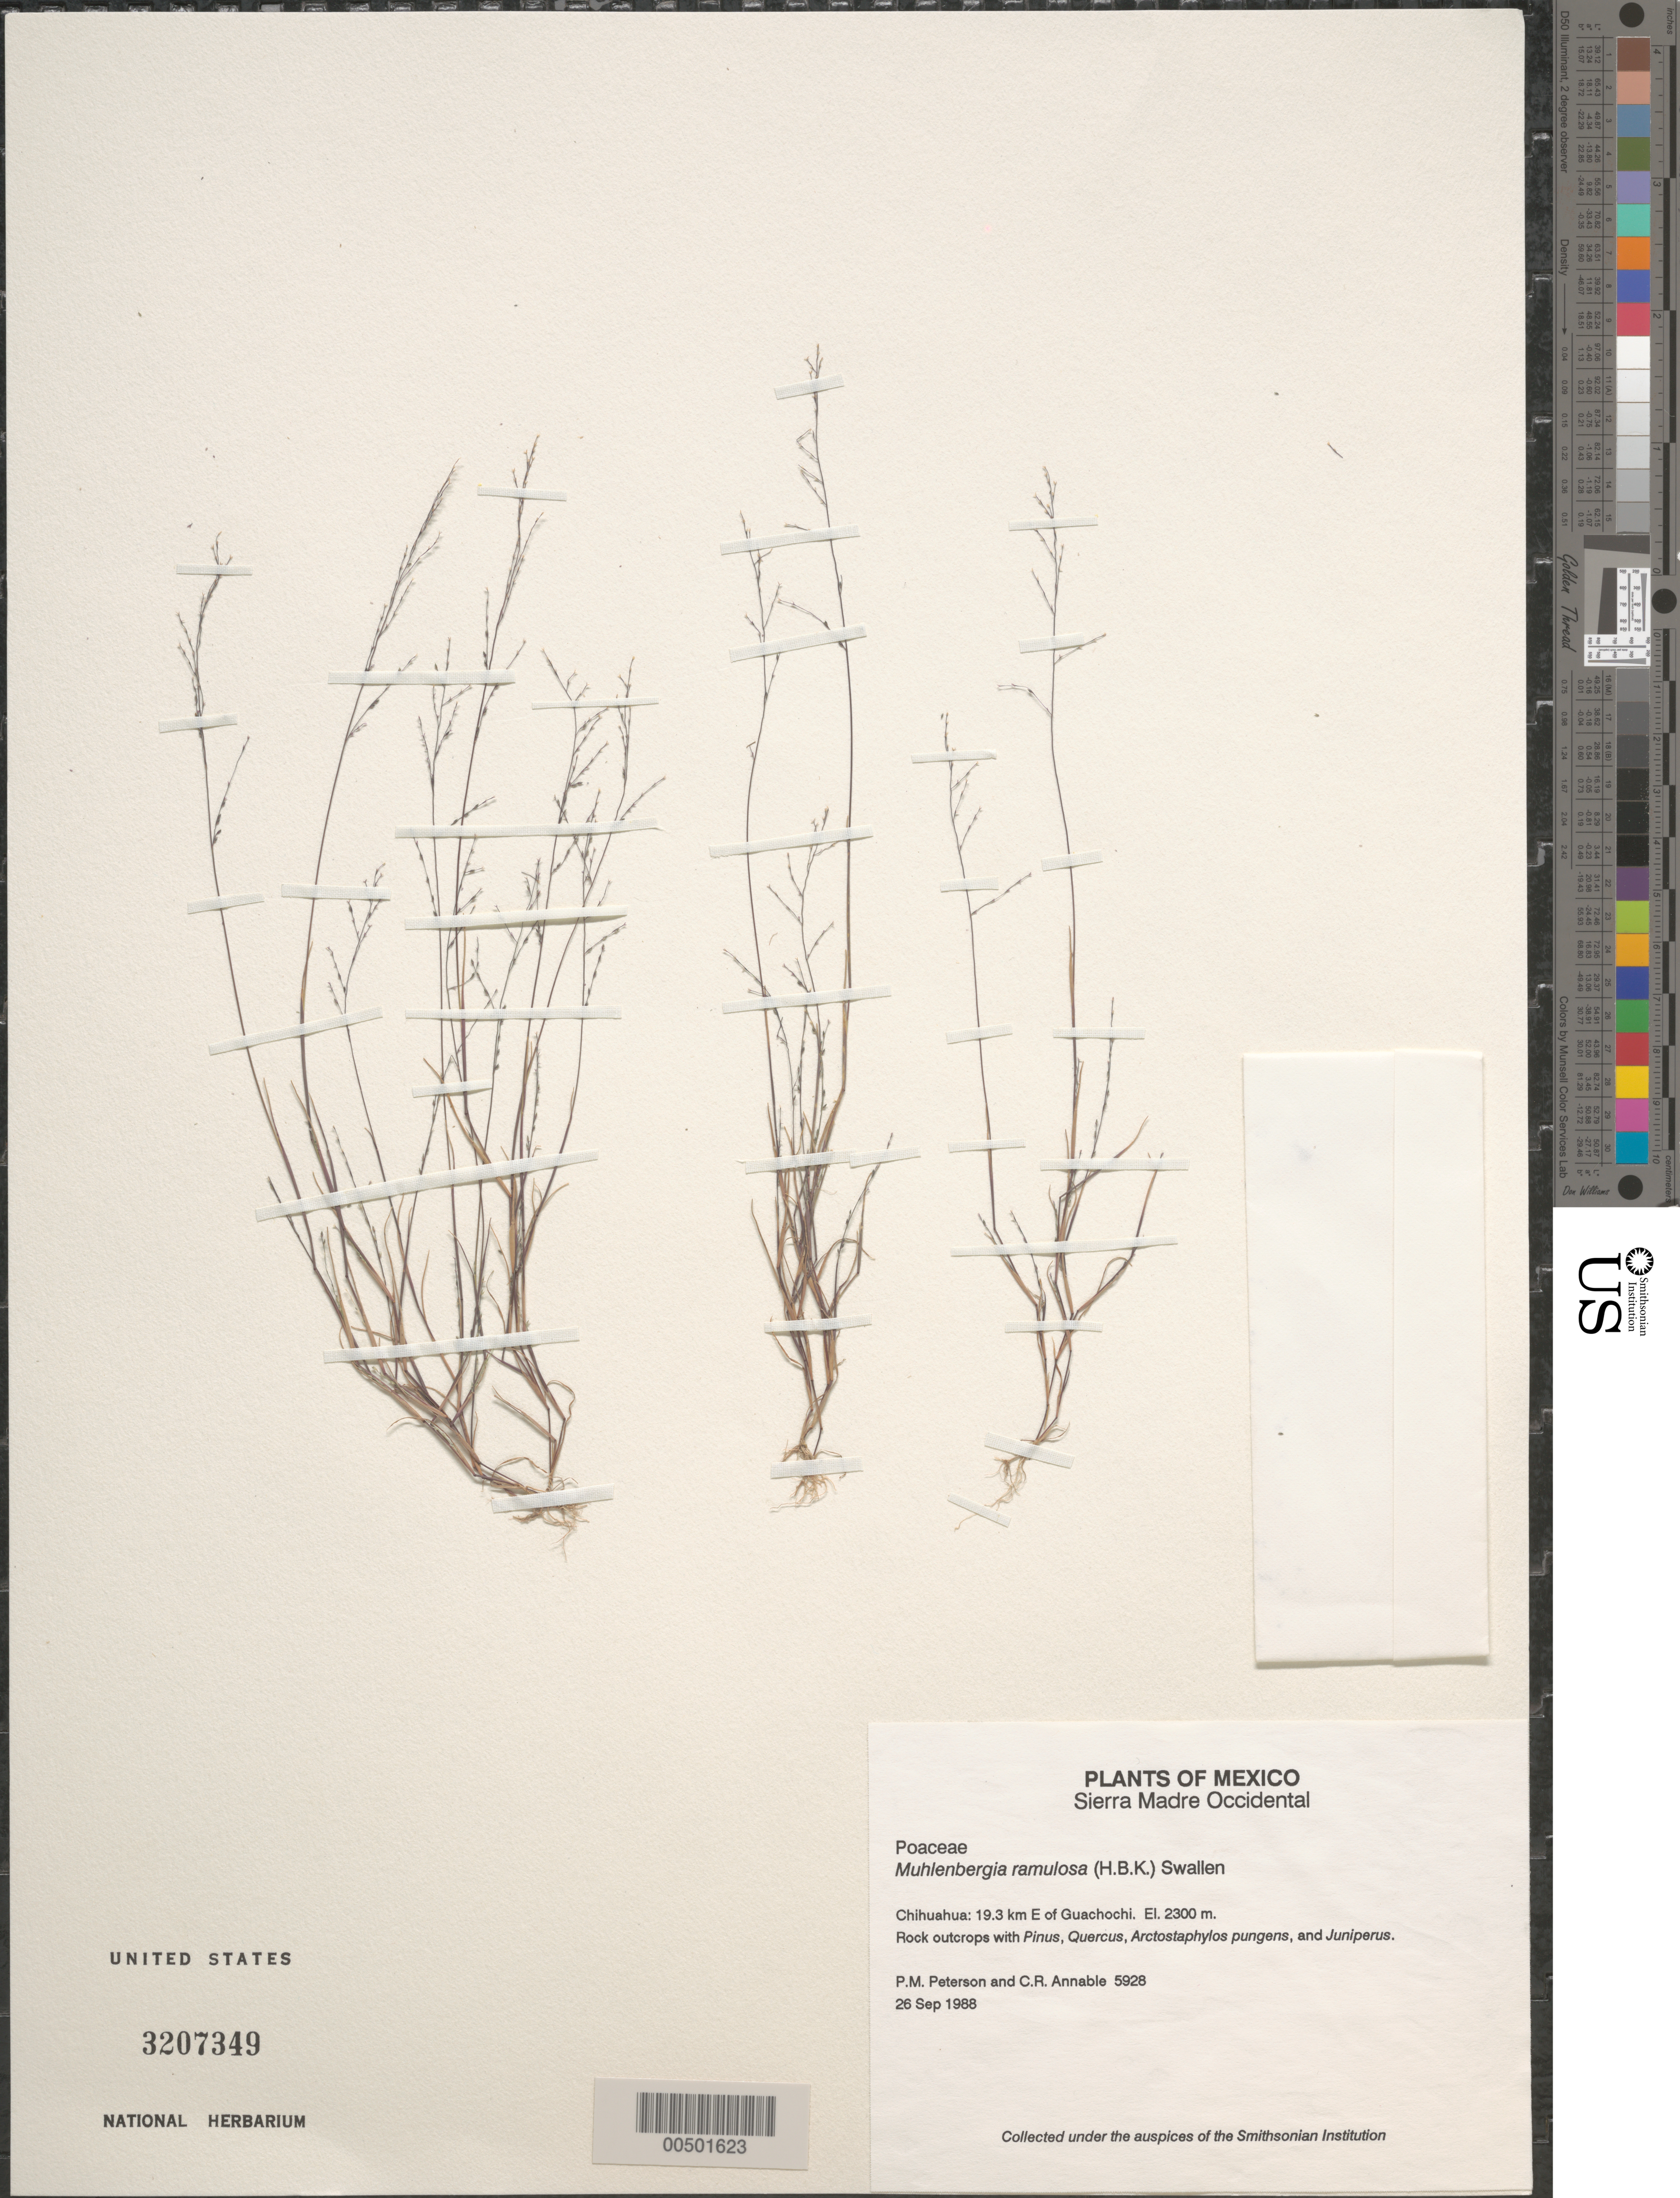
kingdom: Plantae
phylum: Tracheophyta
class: Liliopsida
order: Poales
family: Poaceae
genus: Muhlenbergia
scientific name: Muhlenbergia ramulosa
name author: (Kunth) Swallen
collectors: P. M. Peterson & C. R. Annable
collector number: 05928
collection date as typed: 26 Sep 1988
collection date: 1988-09-26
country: Mexico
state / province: Chihuahua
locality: Sierra Madre Occidental, 19.3 km E of Guachochi.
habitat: Rock outcrops with Pinus, Quercus, Arctostaphylos pungens, and Juniperus.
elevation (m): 2300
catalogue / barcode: US 3207349